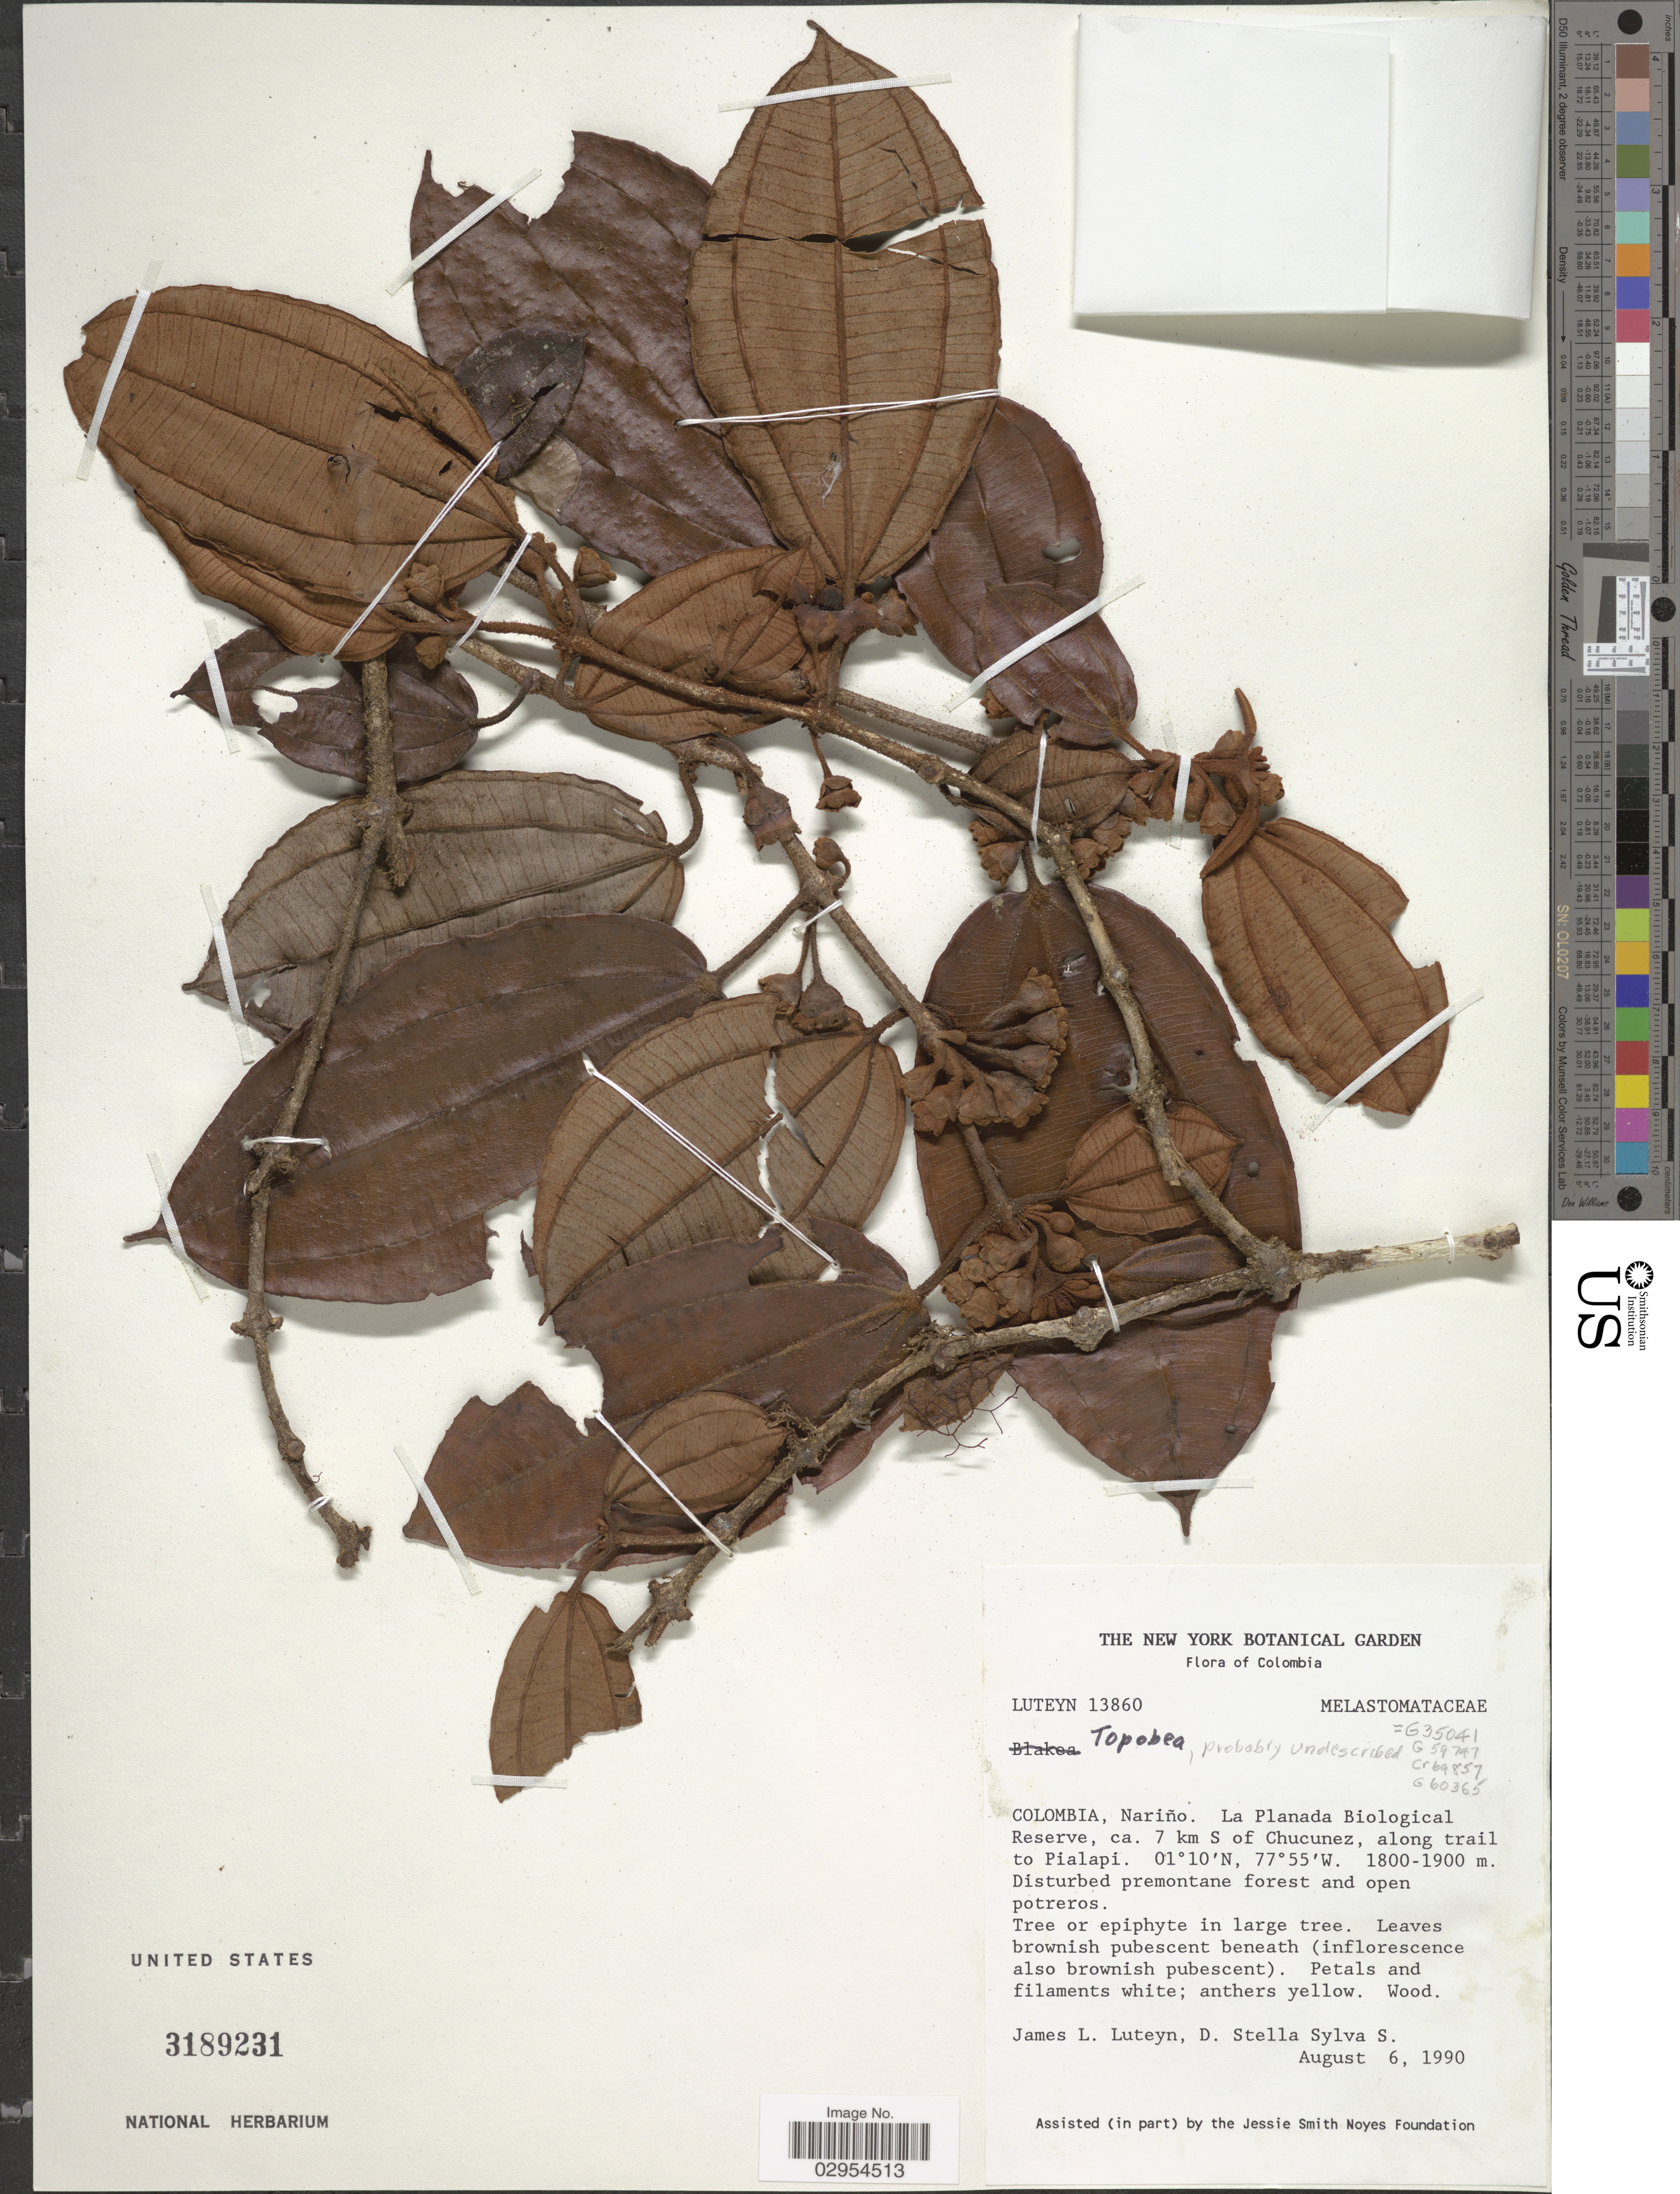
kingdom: Plantae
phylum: Tracheophyta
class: Magnoliopsida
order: Myrtales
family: Melastomataceae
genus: Topobea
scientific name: Topobea sp.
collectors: J. L. Luteyn & Stella Sylva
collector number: LUTEYN 13860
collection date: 1990-08-06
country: Colombia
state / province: Nariño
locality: La Planada Biological Reserve, ca. 7 km S of Chucunez, along trail to Pialapi.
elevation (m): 1800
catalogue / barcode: US 3189231